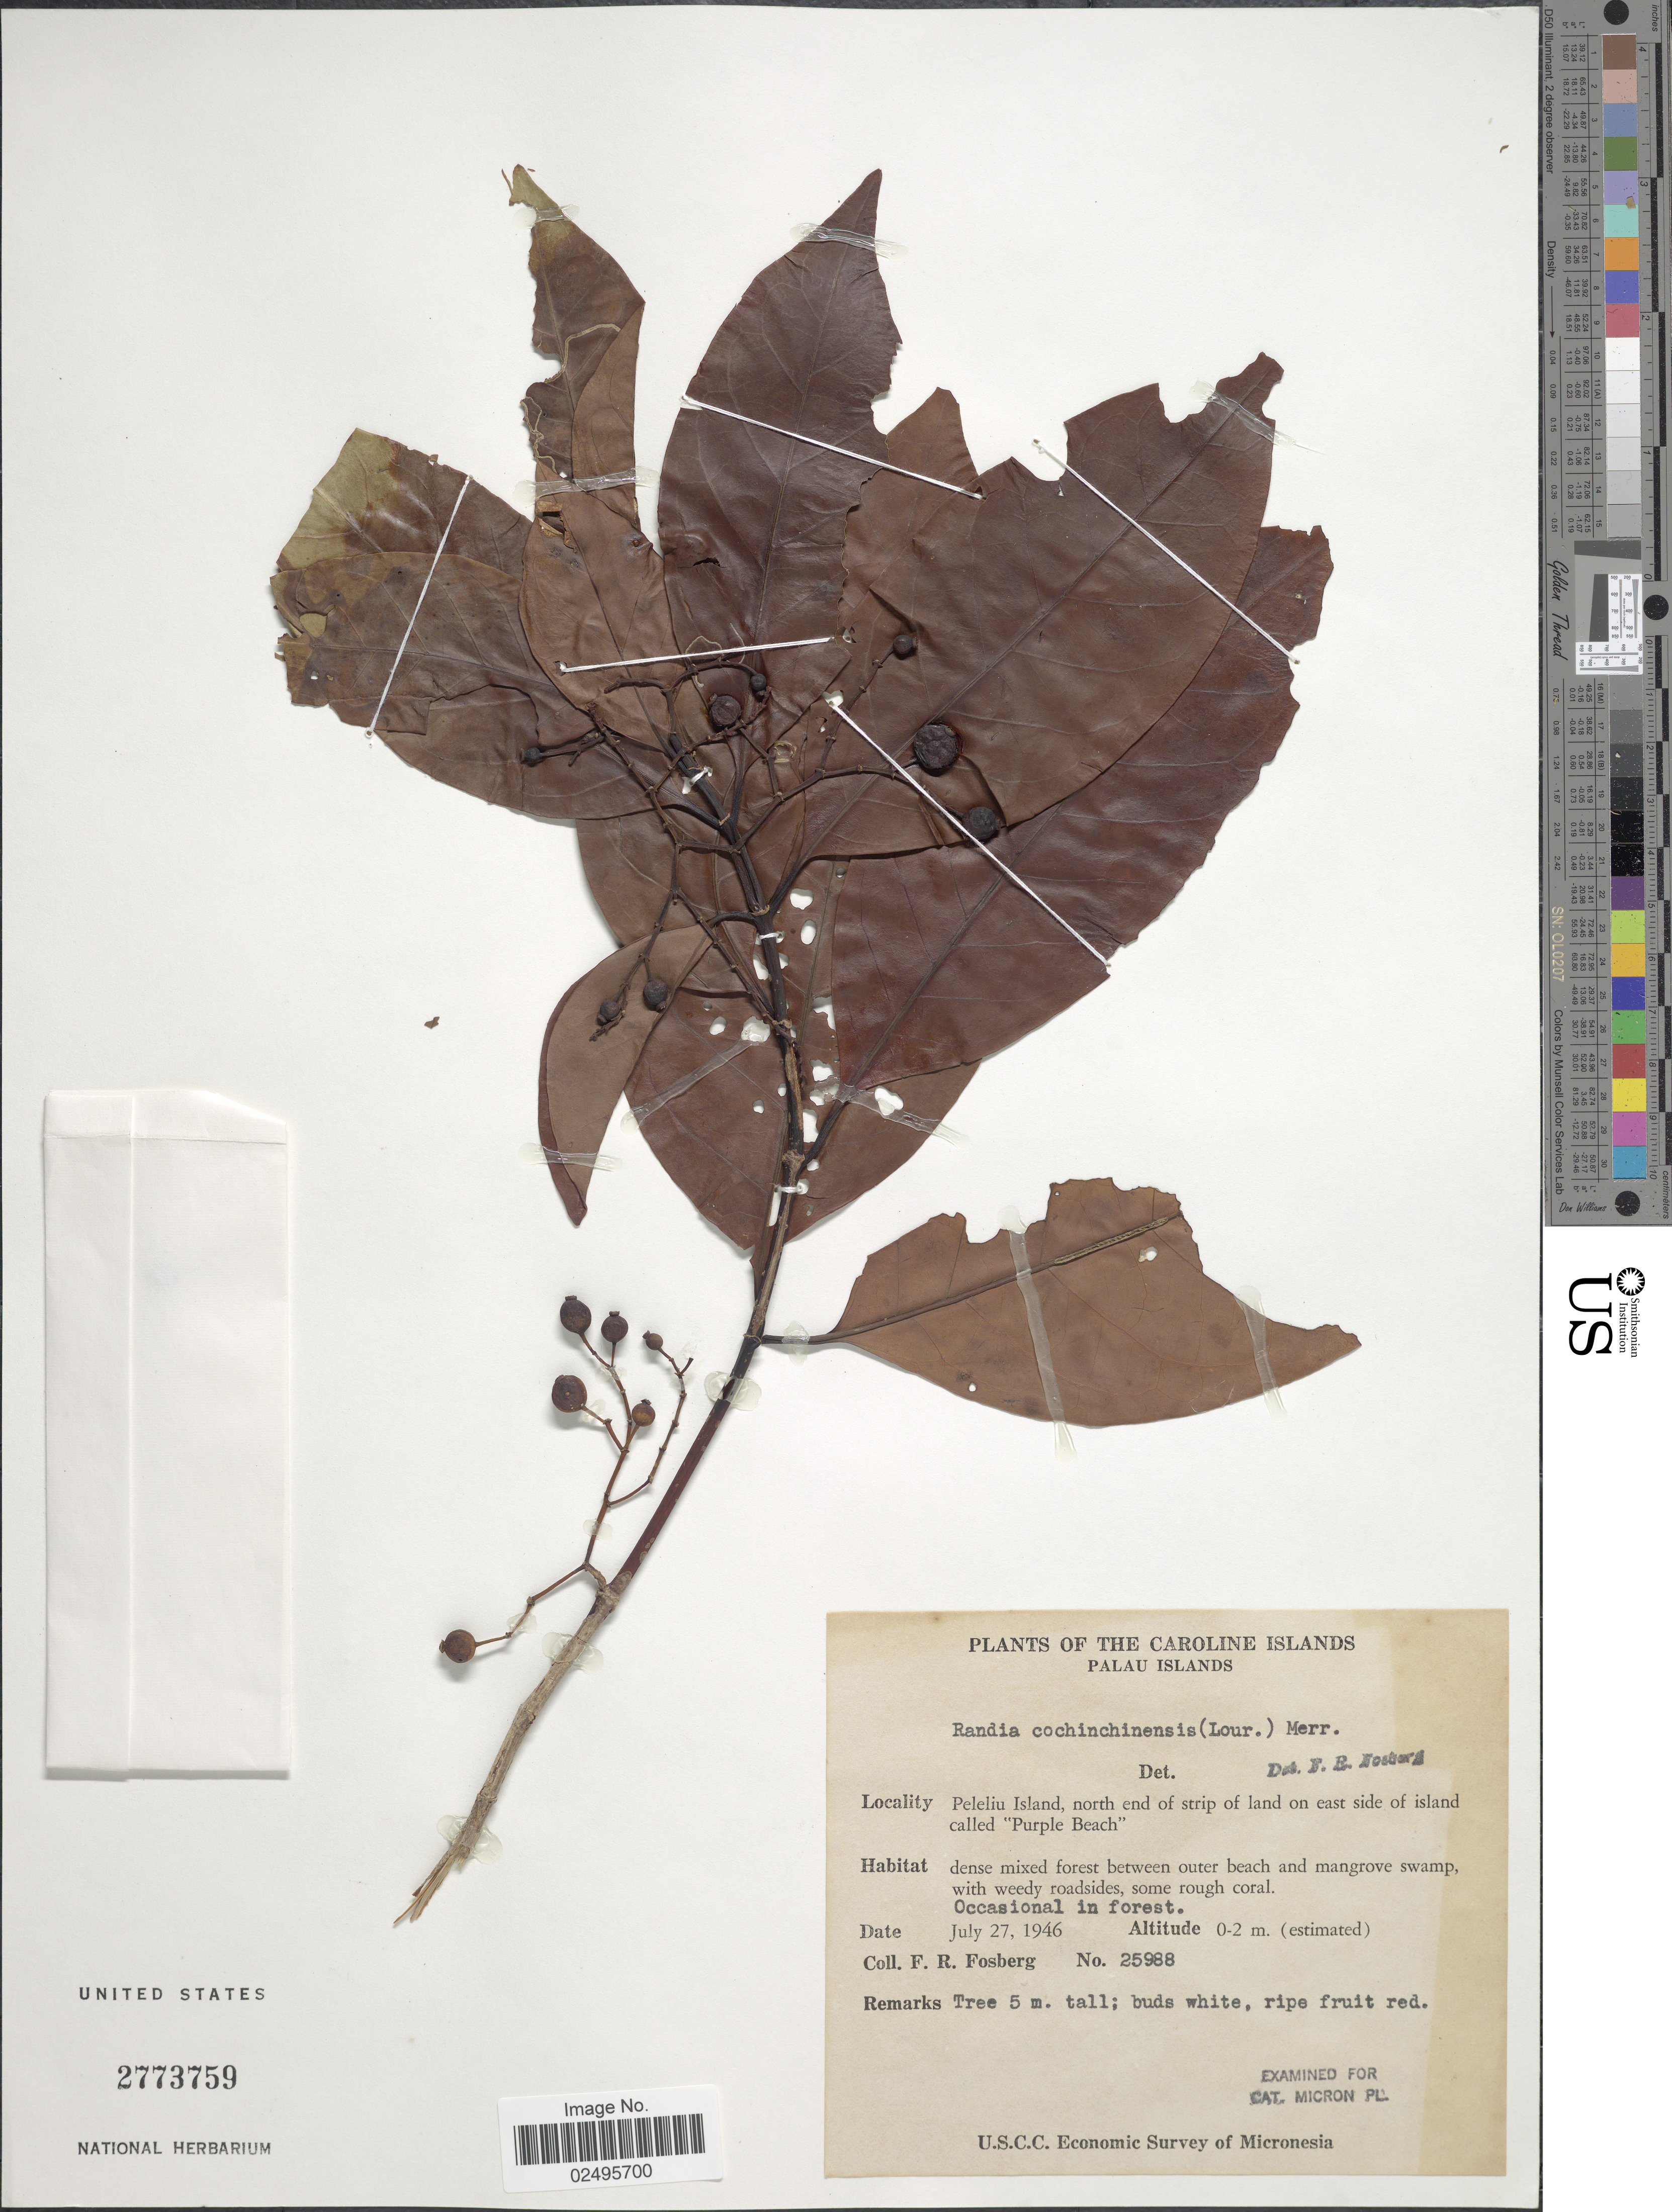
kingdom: Plantae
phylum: Tracheophyta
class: Magnoliopsida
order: Gentianales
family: Rubiaceae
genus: Aidia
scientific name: Aidia graeffei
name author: (Reinecke) Tirveng.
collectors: F. R. Fosberg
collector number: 25988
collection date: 1946-07-27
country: Palau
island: Beliliou [Peleliu]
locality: Palau Islands. Peleliu Island, north end of strip of land on east side of island called "Purple Beach"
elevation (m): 0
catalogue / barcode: US 2773759